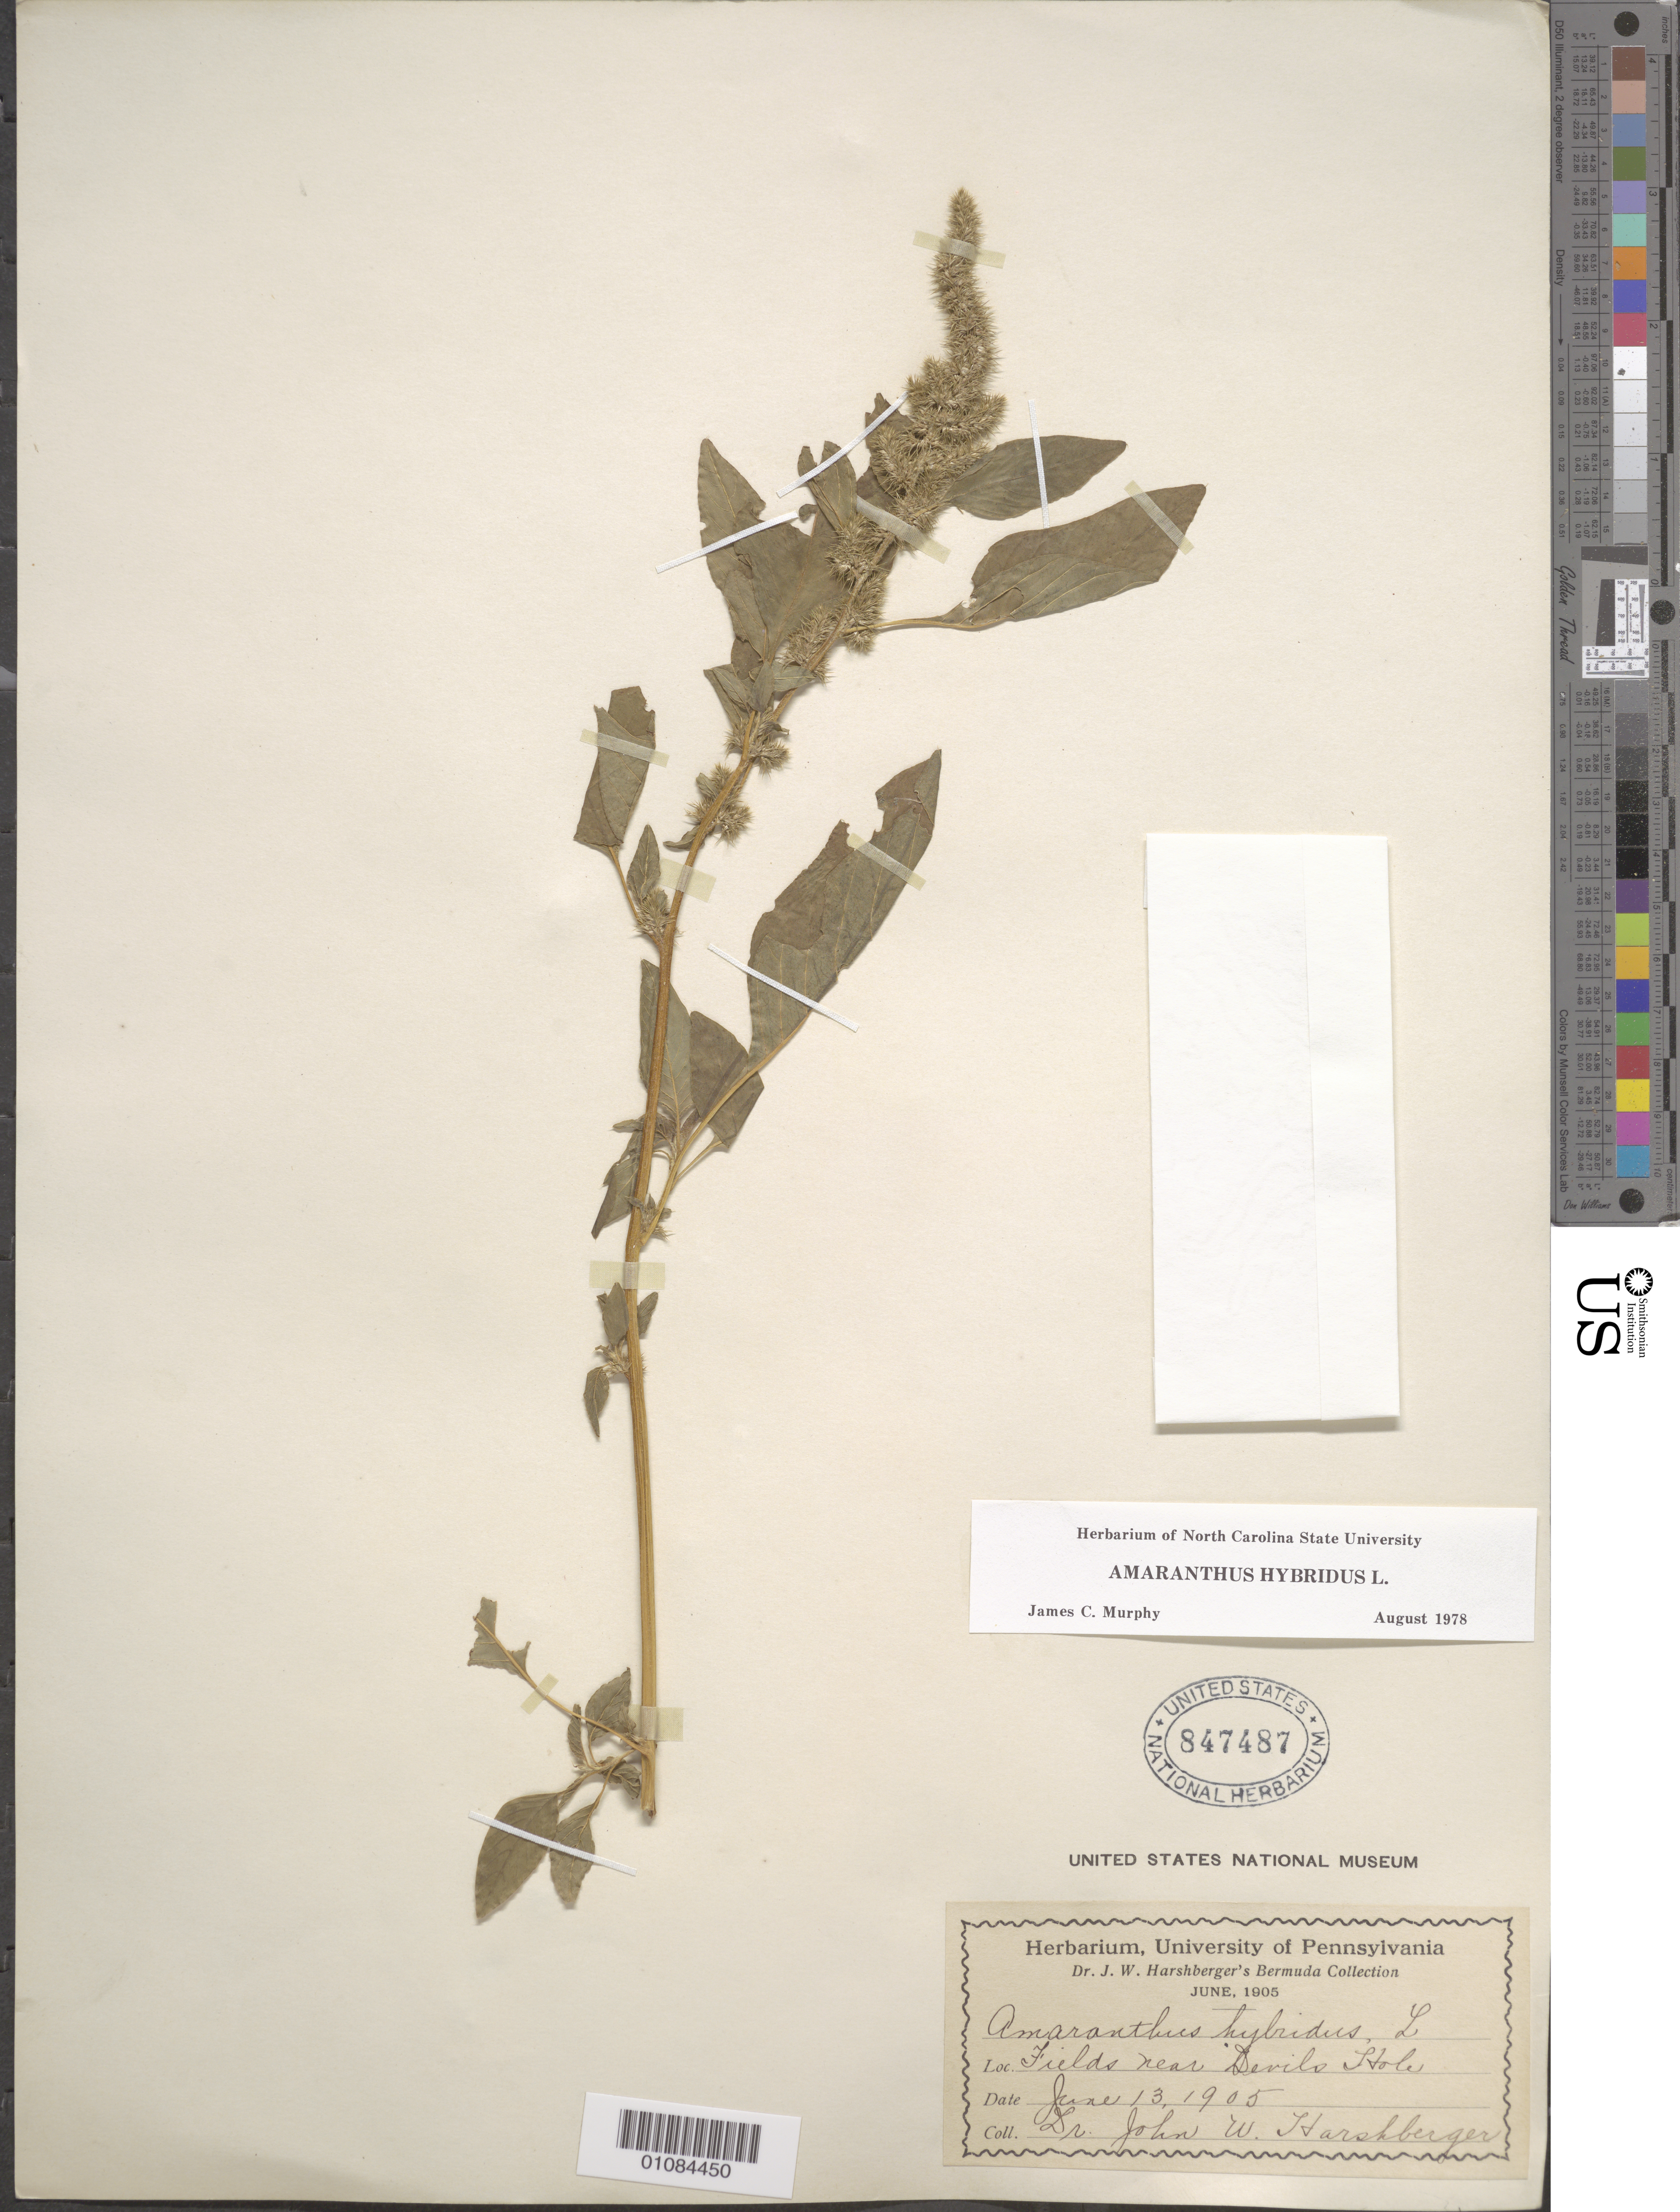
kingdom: Plantae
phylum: Tracheophyta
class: Magnoliopsida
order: Caryophyllales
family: Amaranthaceae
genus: Amaranthus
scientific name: Amaranthus hybridus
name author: L.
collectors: J. A. Harshberger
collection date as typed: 13 Jun 1905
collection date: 1905-06-13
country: Bermuda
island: Bermuda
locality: Near Devil's Hole.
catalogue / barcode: US 847487